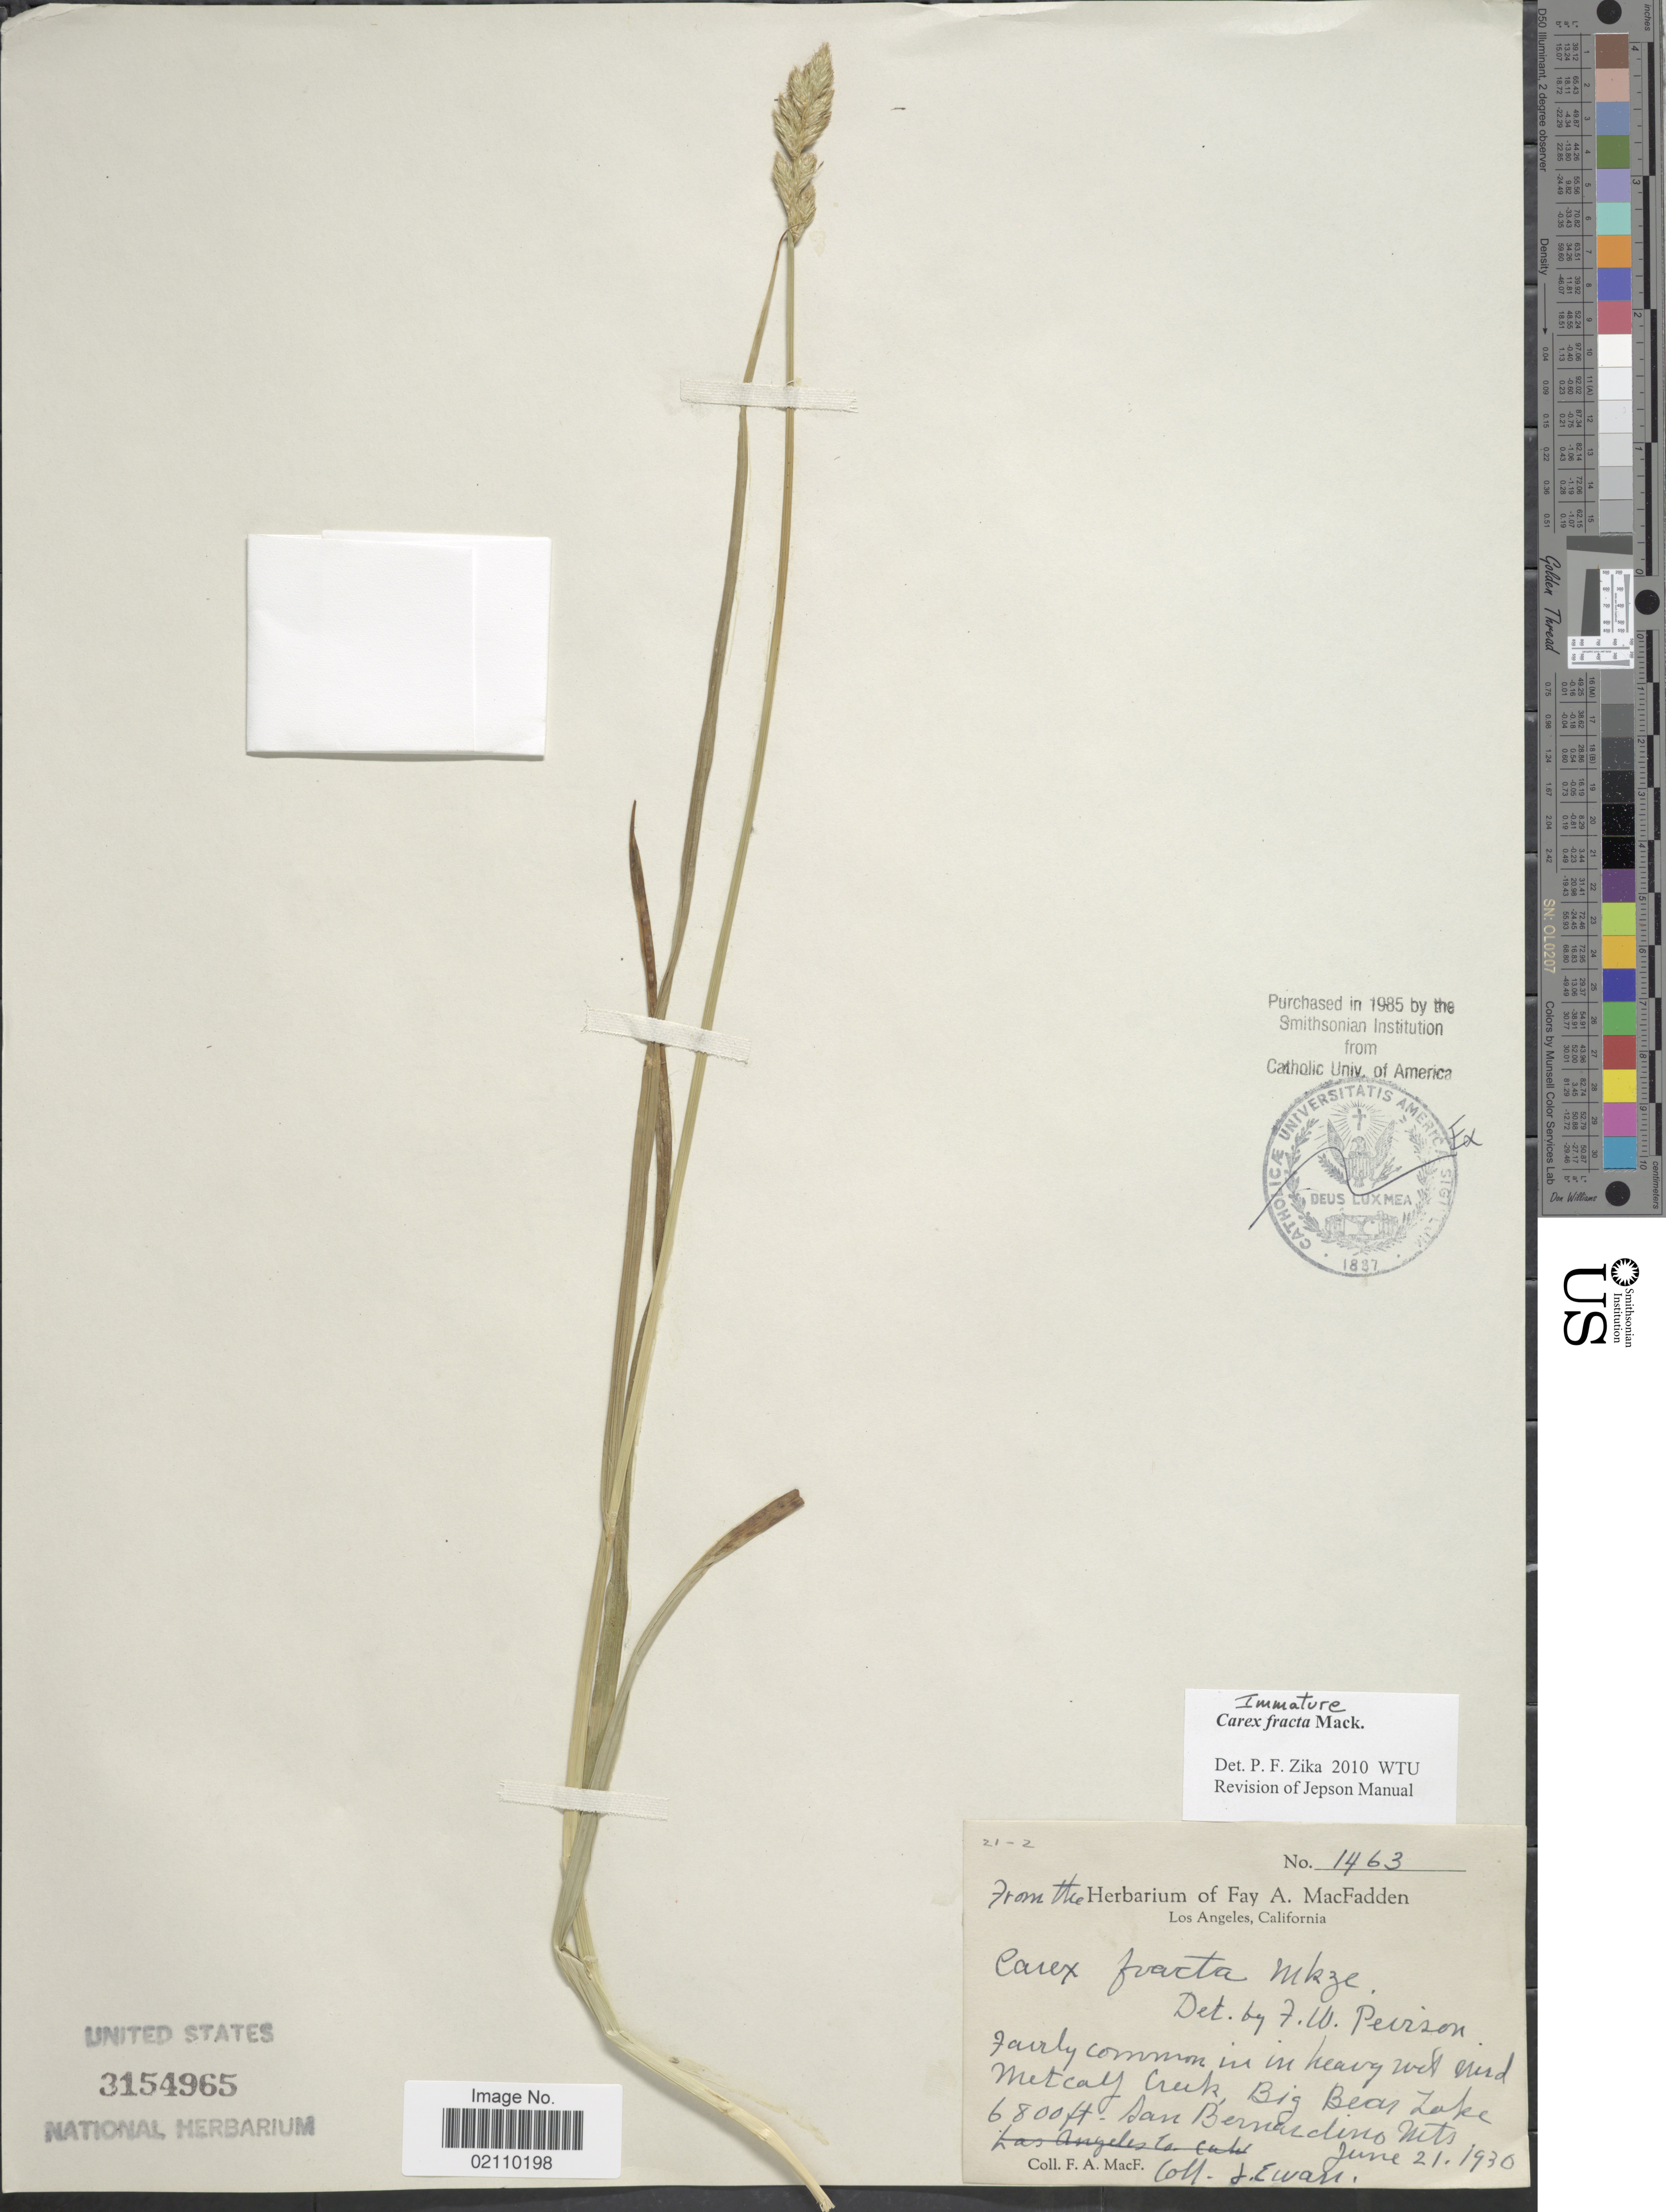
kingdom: Plantae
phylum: Tracheophyta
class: Liliopsida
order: Poales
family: Cyperaceae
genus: Carex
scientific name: Carex fracta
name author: Mack.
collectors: F. MacFadden & J. A. Ewan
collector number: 1463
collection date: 1930-06-21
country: United States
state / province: California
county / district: San Bernardino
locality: Metcalf Creek, Big Bear Lake, San Bernardino Mts.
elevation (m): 2073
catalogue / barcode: US 3154965